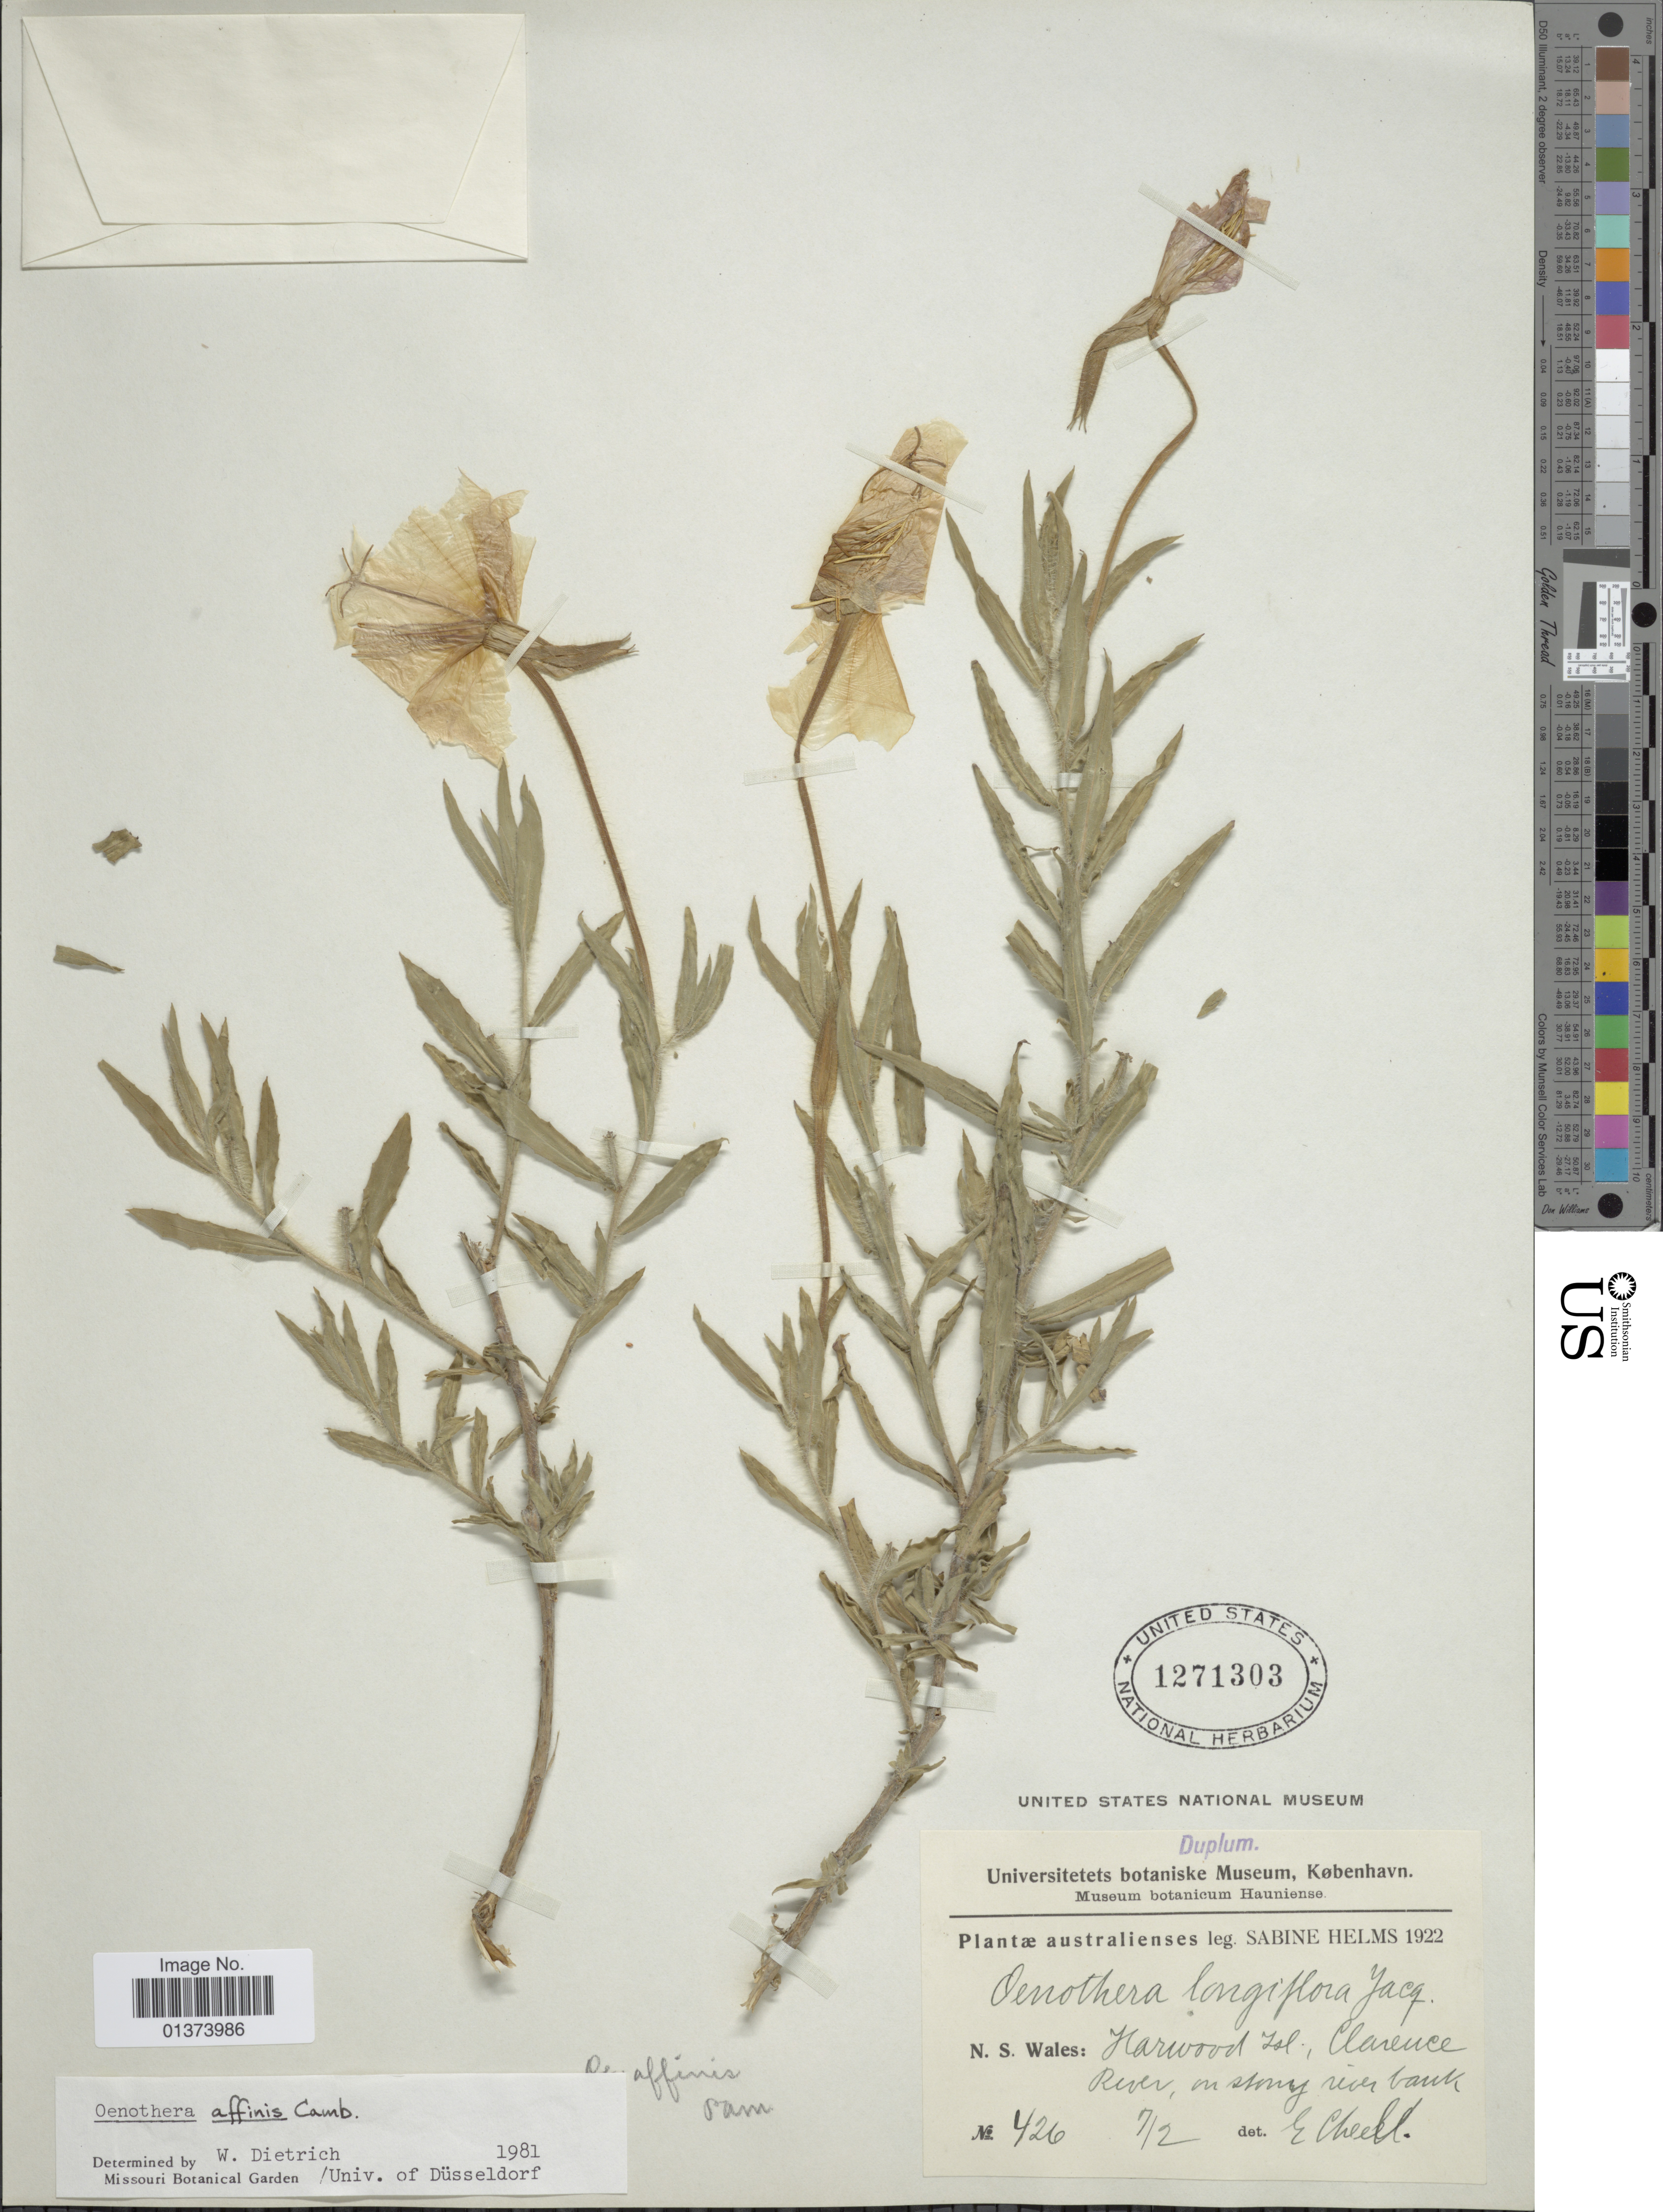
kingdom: Plantae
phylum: Tracheophyta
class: Magnoliopsida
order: Myrtales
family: Onagraceae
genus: Oenothera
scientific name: Oenothera affinis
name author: Cambess.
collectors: S. Helms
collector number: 426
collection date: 1922-02-07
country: Australia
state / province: New South Wales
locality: Harwood Isl., Clarence River, on stony river bank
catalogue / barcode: US 1271303